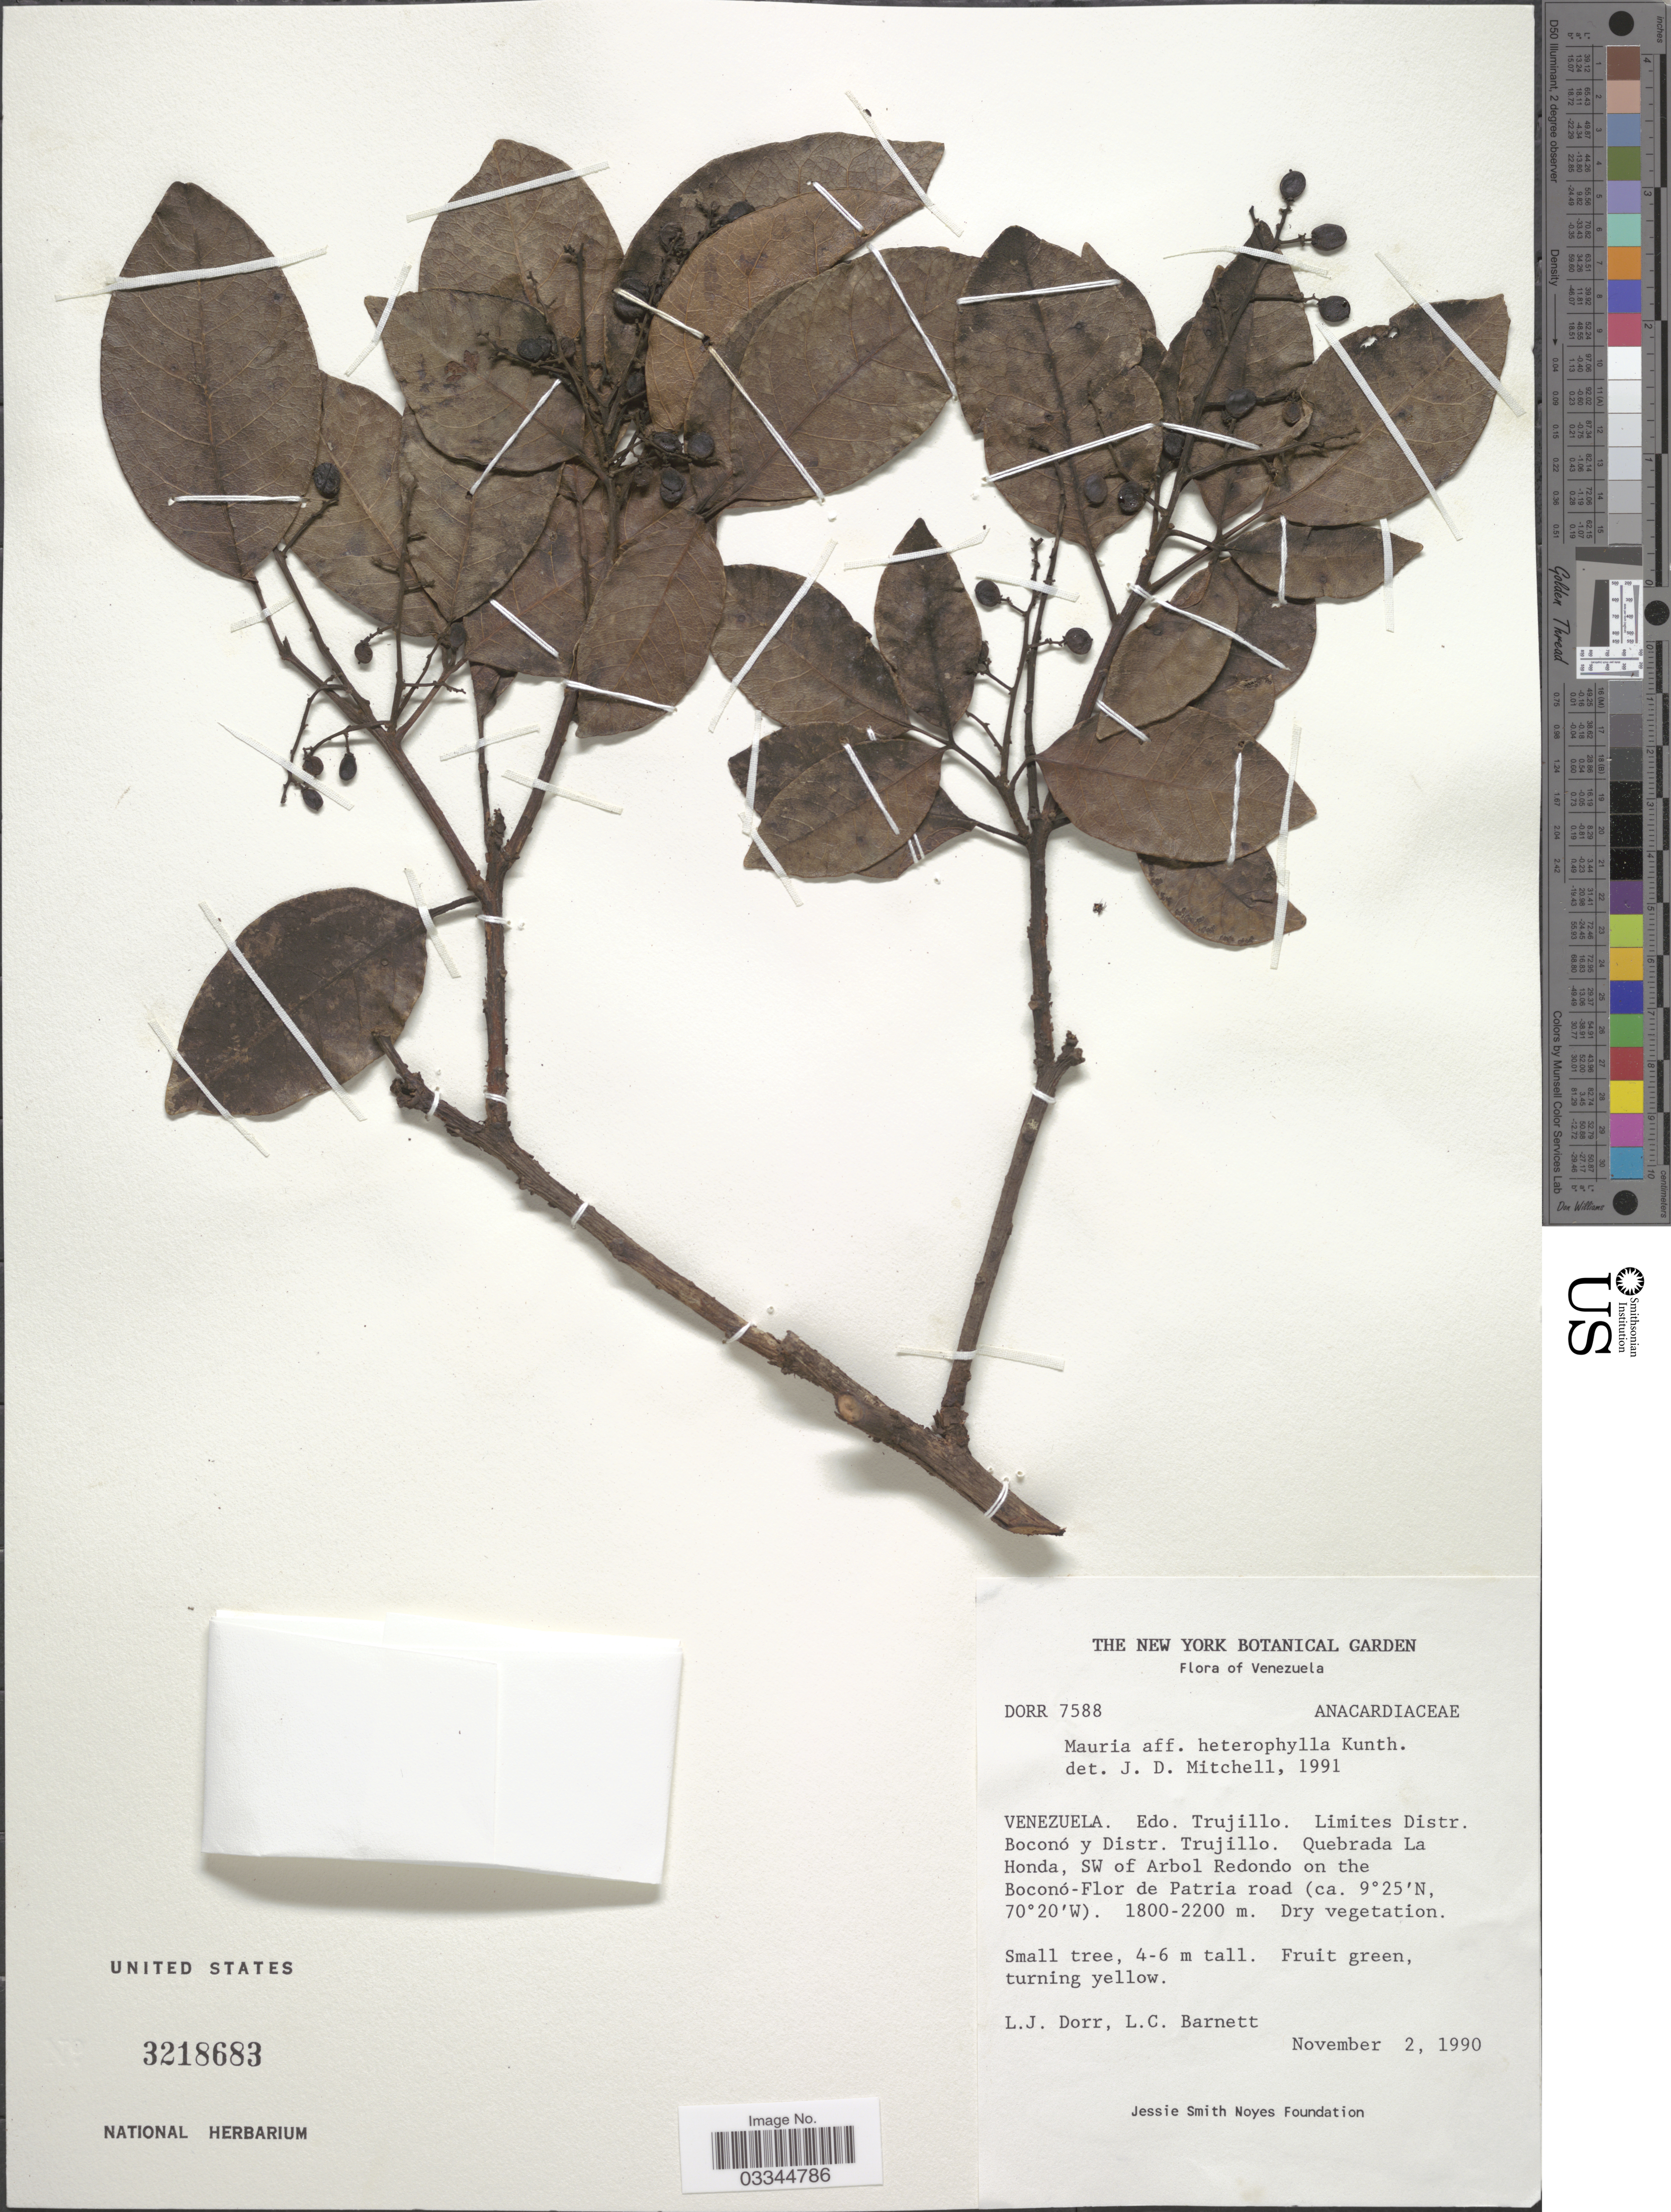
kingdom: Plantae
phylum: Tracheophyta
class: Magnoliopsida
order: Sapindales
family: Anacardiaceae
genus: Mauria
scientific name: Mauria heterophylla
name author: Kunth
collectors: L. J. Dorr & L. C. Barnett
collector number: DORR7588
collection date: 1990-11-02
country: Venezuela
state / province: Trujillo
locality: Limites Distr. Boconó y Distr. Trujillo. Quebrada La Honda, SW of Arbol Redondo on the Boconó-Flor de Patria road.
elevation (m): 1800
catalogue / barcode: US 3218683